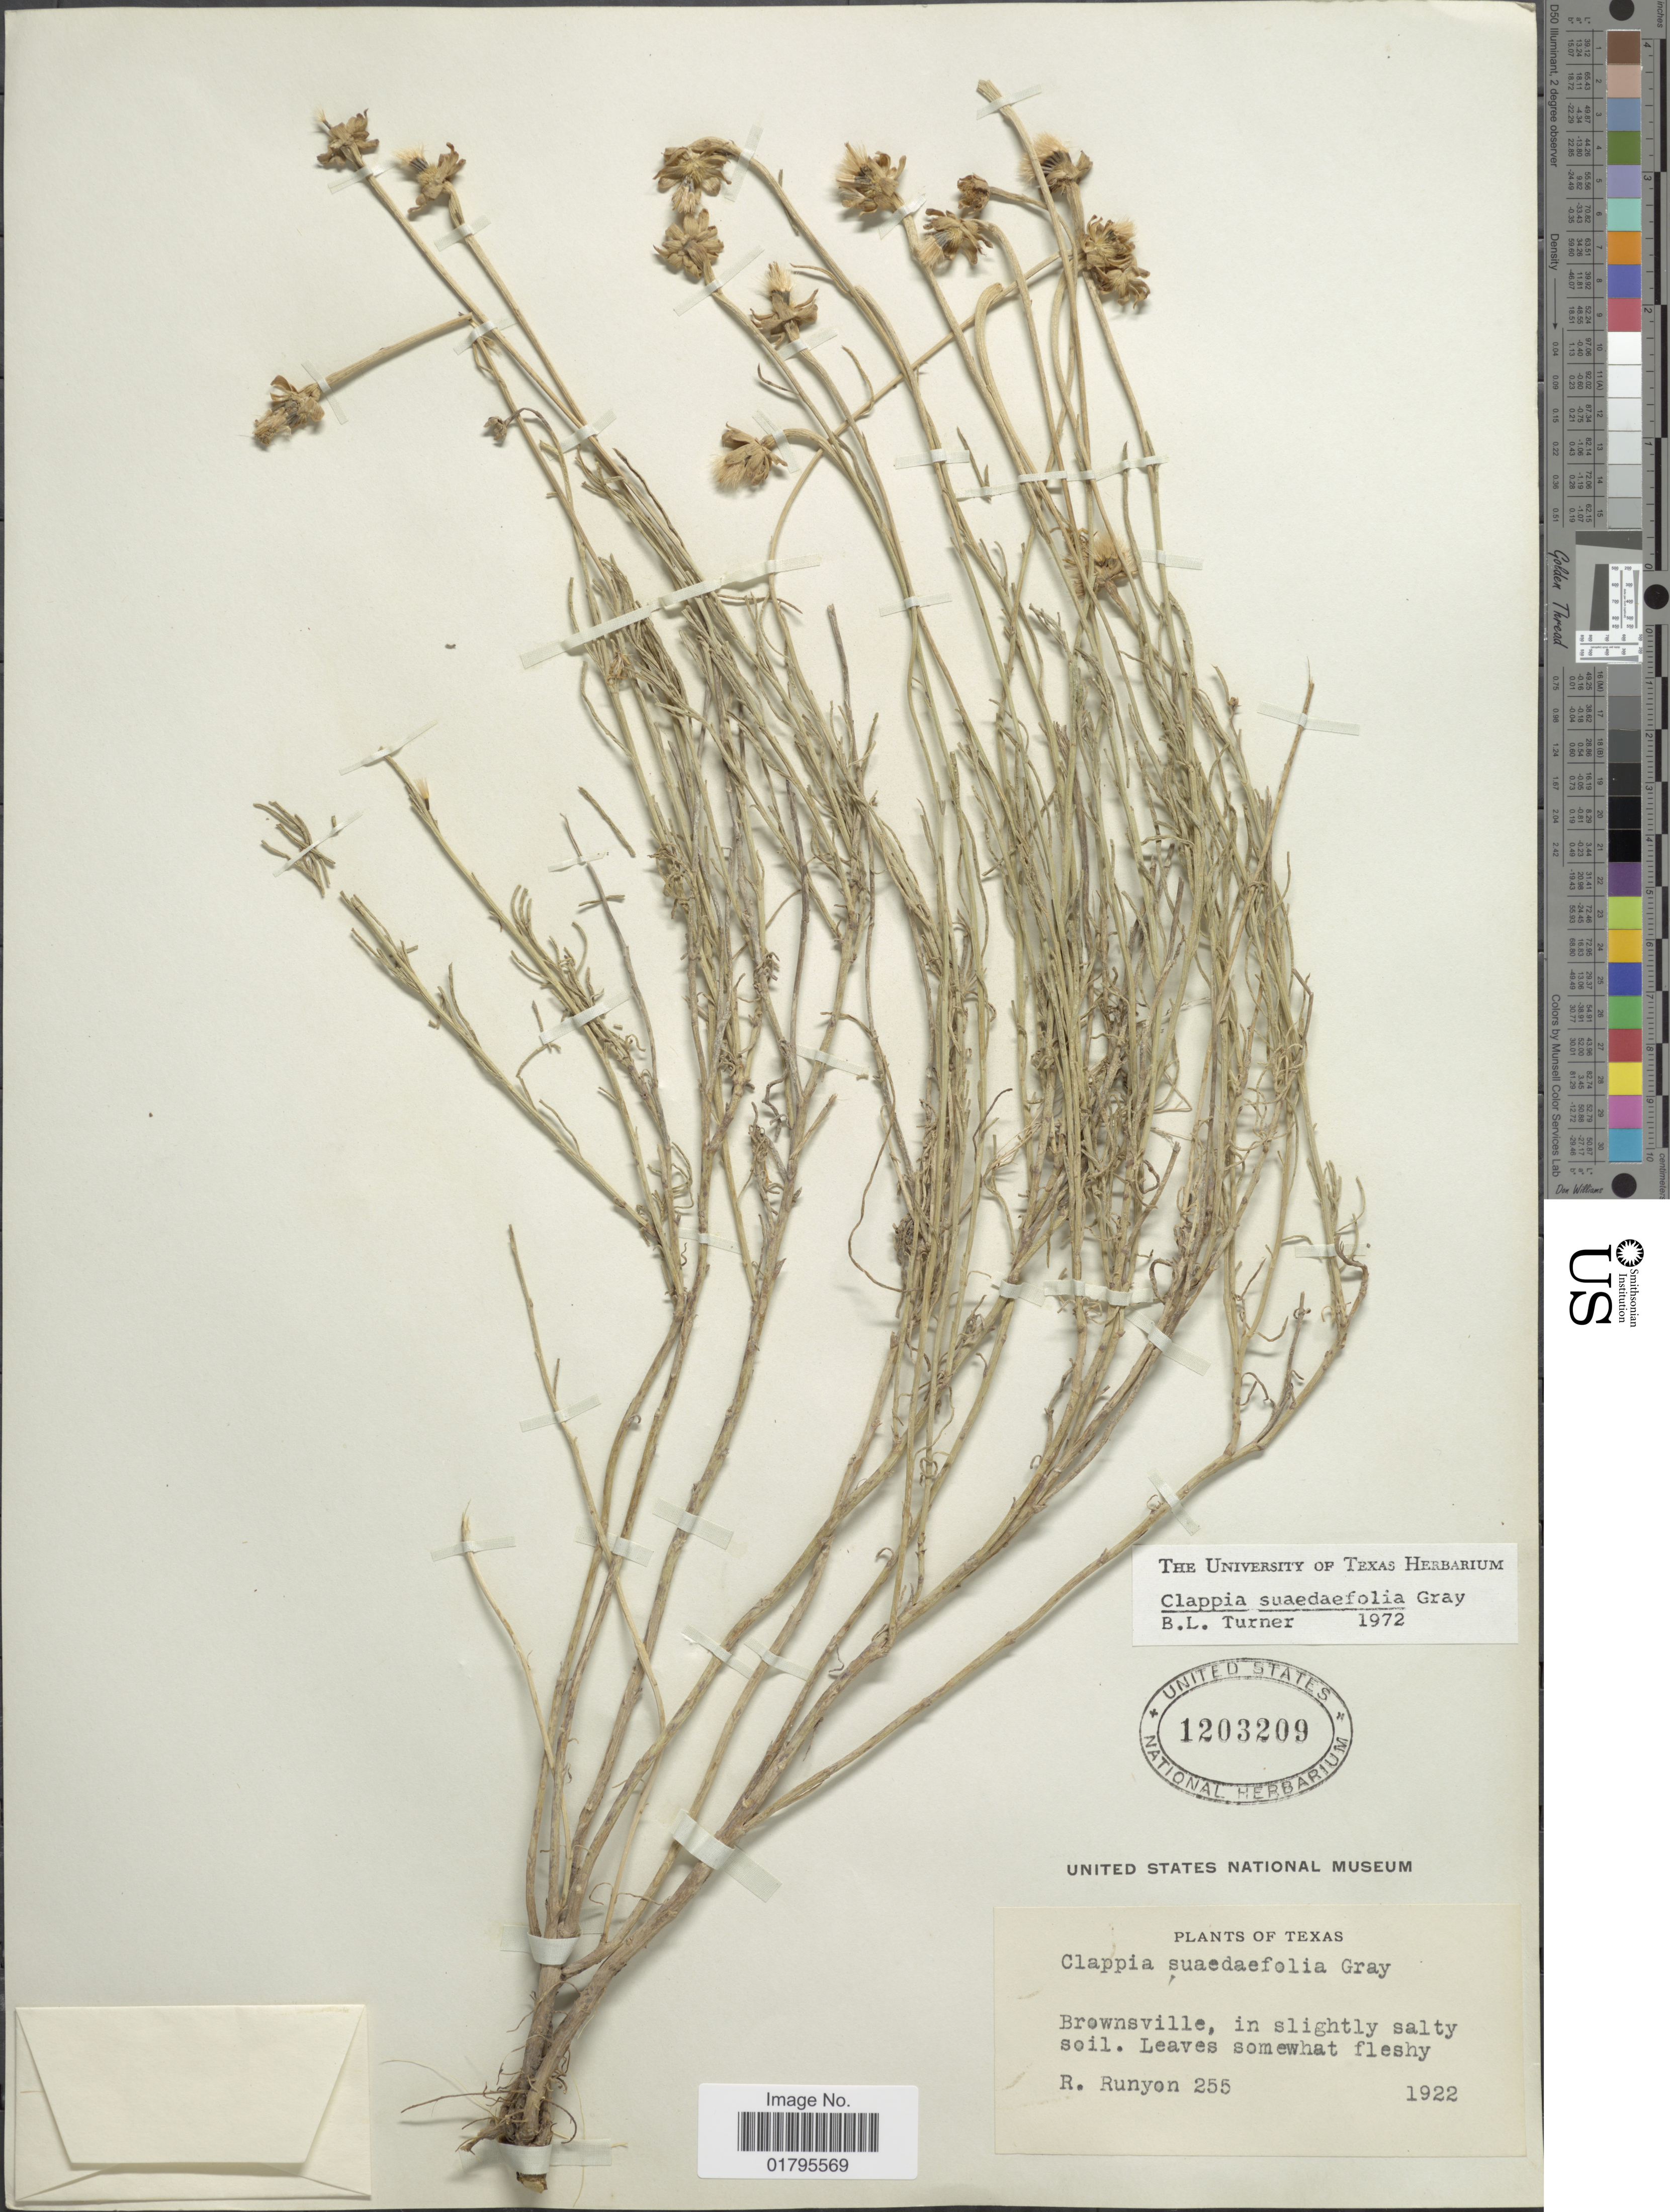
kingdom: Plantae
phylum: Tracheophyta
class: Magnoliopsida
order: Asterales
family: Asteraceae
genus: Clappia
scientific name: Clappia suaedaefolia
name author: A. Gray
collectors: R. Runyon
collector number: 255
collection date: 1922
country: United States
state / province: Texas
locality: Brownsville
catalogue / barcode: US 1203209